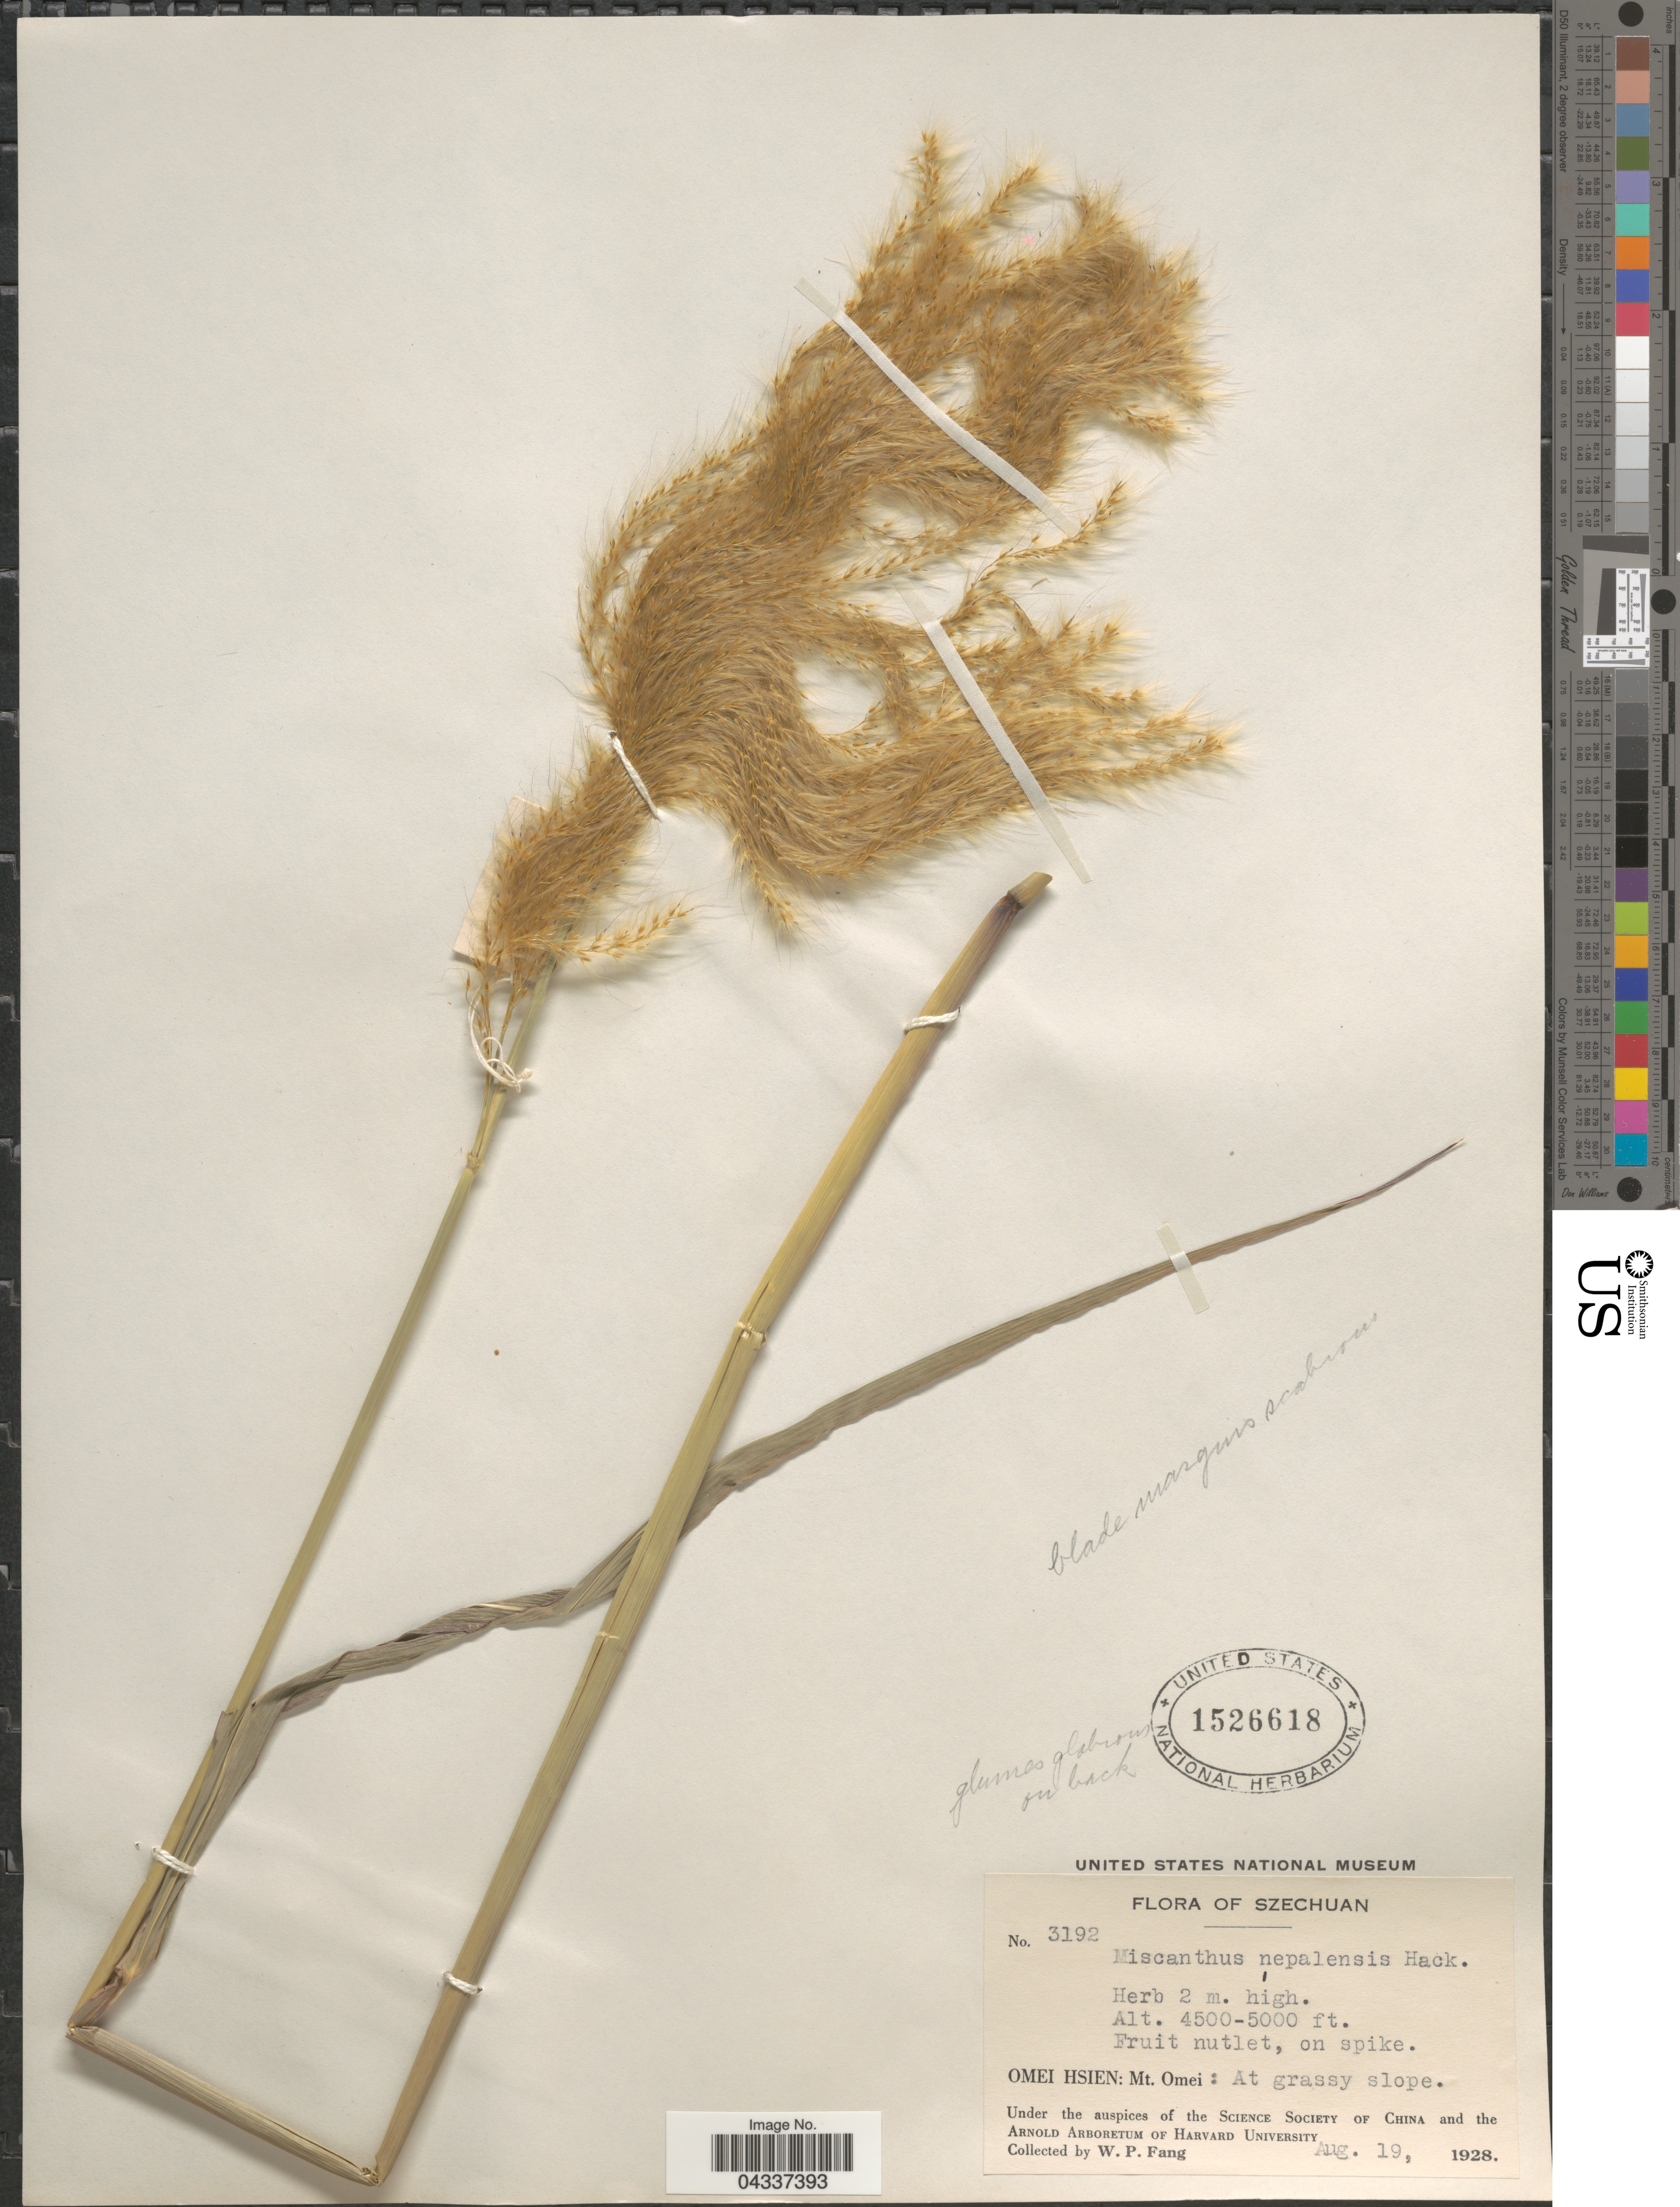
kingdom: Plantae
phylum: Tracheophyta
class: Liliopsida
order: Poales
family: Poaceae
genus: Miscanthus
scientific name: Miscanthus nepalensis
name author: (Trin.) Hack.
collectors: W. P. Fang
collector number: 3192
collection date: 1928-08-19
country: China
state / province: Sichuan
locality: Szechuan. Omei Hsien: Mt. Omei.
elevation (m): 1372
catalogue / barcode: US 1526618